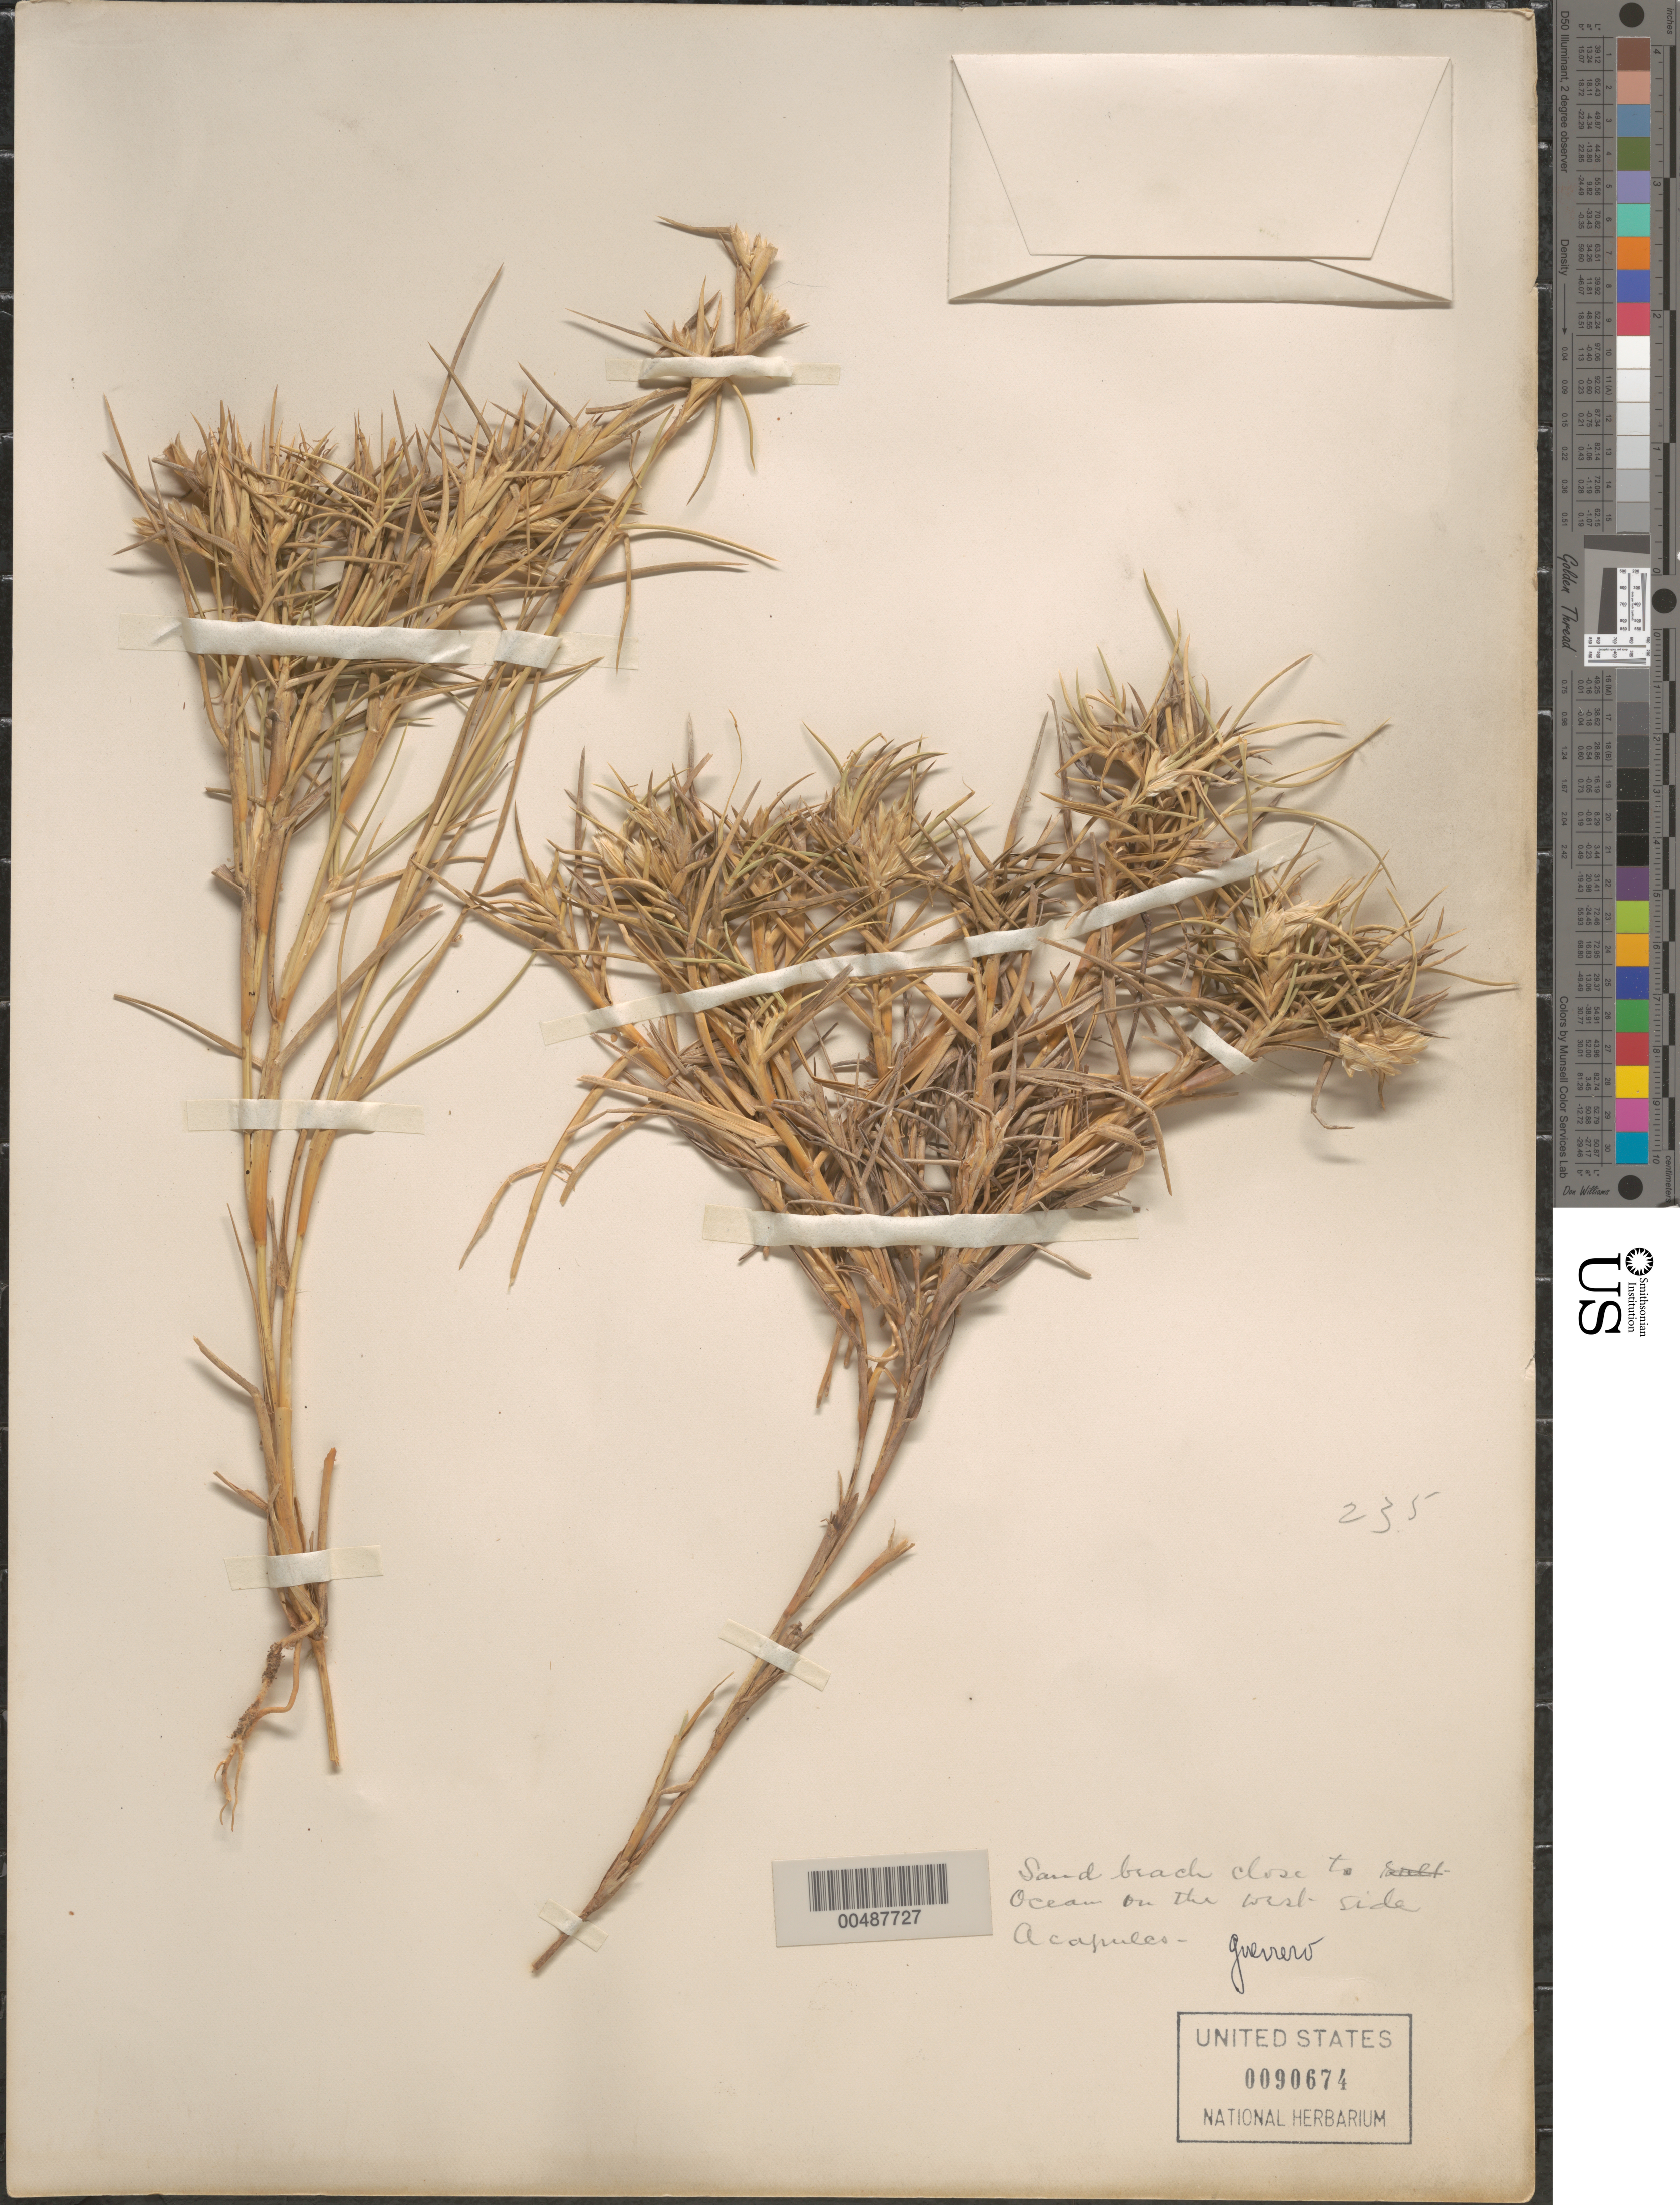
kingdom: Plantae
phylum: Tracheophyta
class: Liliopsida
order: Poales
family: Poaceae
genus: Jouvea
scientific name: Jouvea pilosa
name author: (J. Presl) Scribn.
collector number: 235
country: Mexico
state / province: Guerrero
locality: Close to ocean on the W side of Acapulco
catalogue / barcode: US 90674